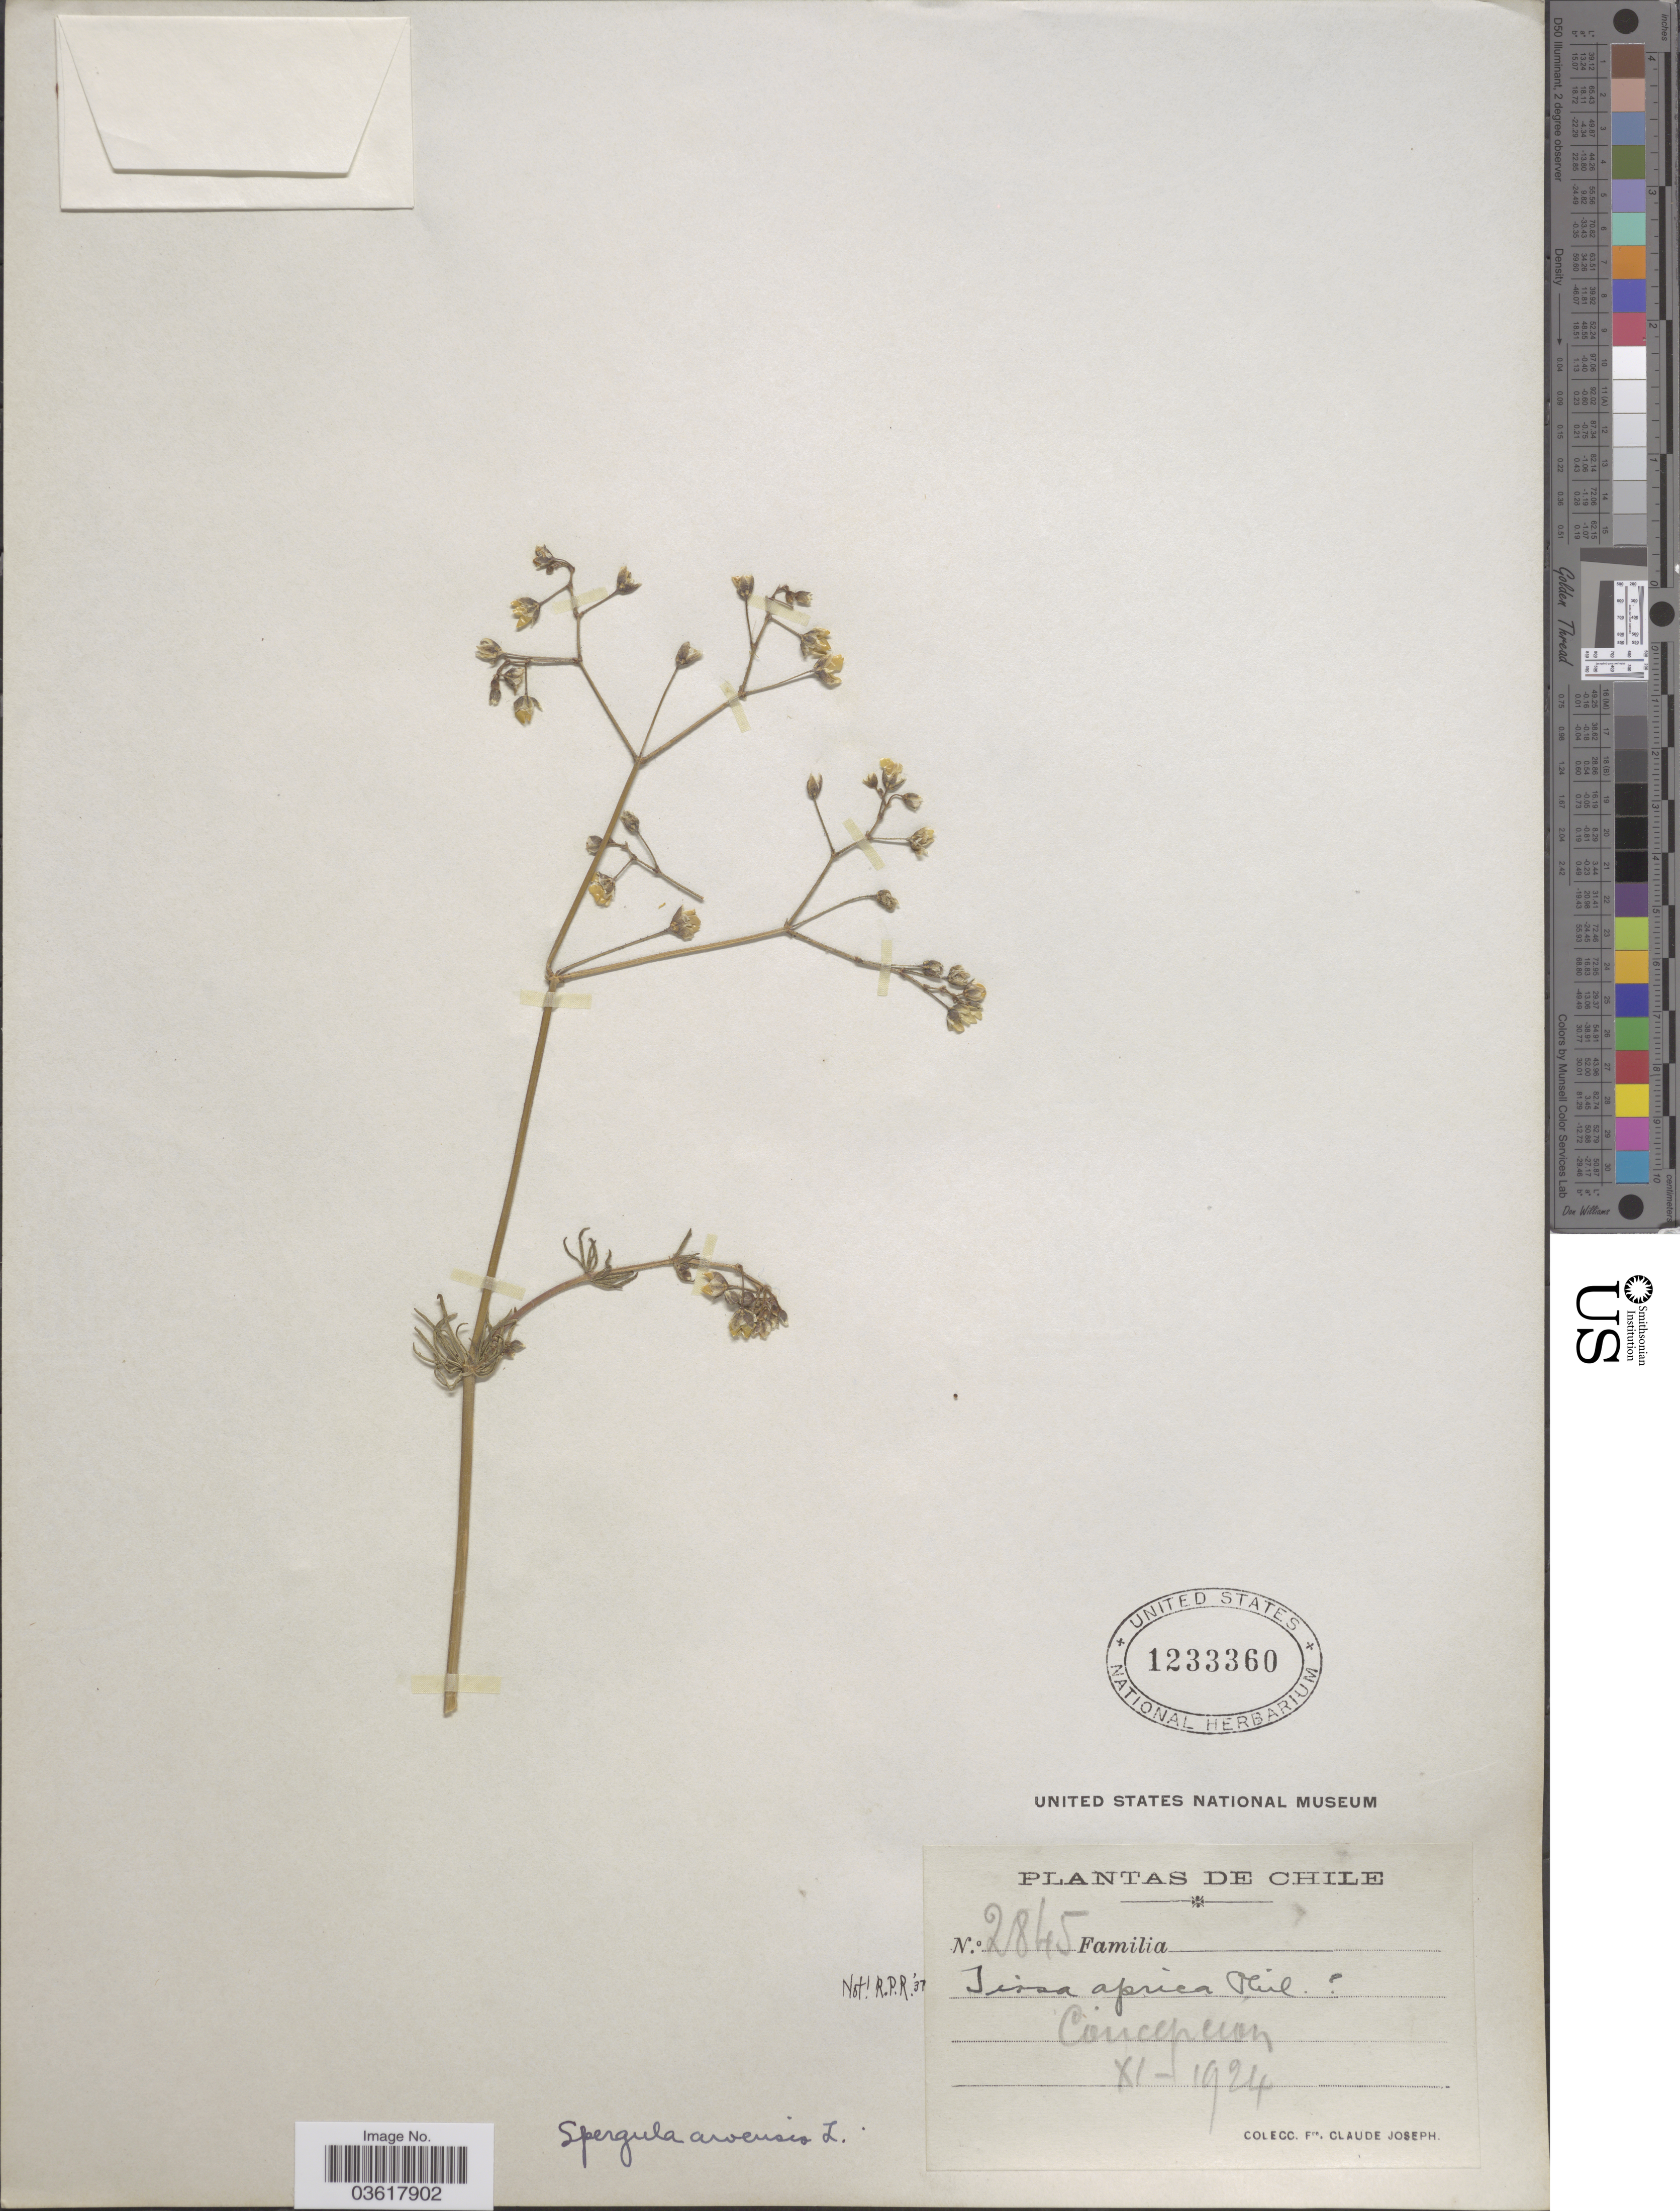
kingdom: Plantae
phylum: Tracheophyta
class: Magnoliopsida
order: Caryophyllales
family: Caryophyllaceae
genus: Spergula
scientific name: Spergula arvensis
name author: L.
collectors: Bro. Claude-Joseph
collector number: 2845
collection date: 1924-11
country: Chile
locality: Concepcion.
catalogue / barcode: US 1233360